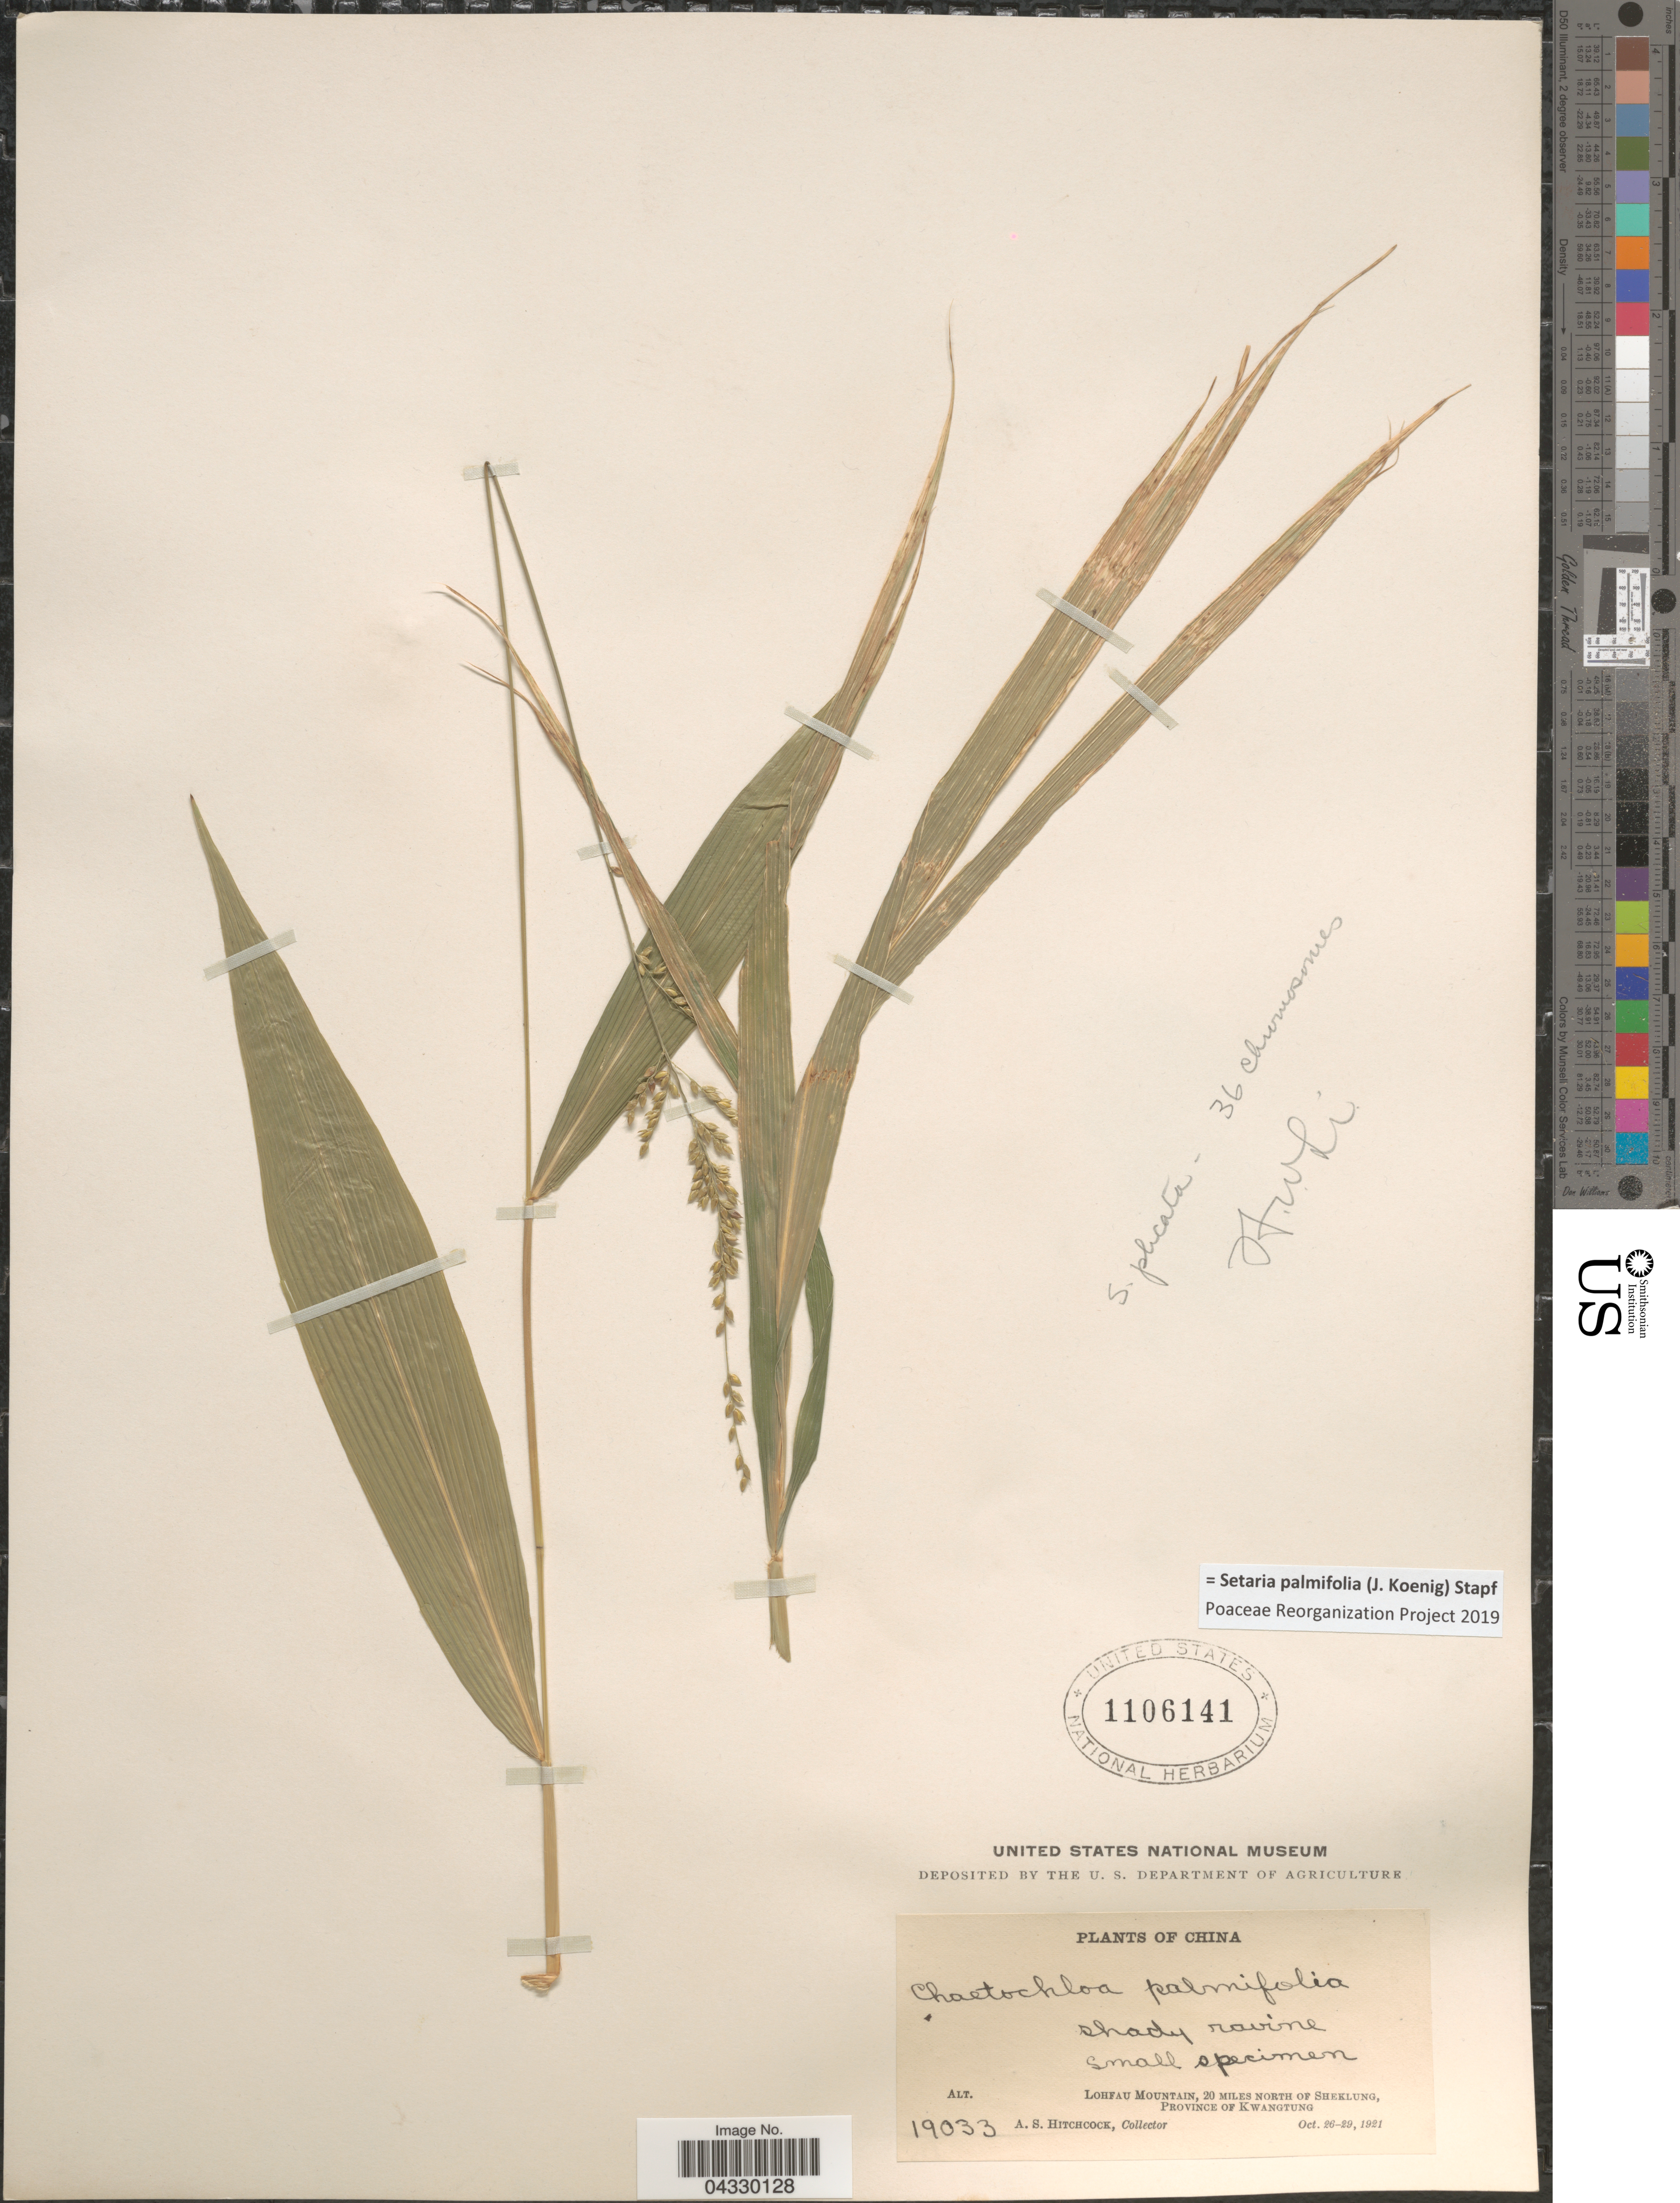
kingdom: Plantae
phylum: Tracheophyta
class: Liliopsida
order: Poales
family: Poaceae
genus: Setaria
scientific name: Setaria palmifolia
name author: (J. Koenig) Stapf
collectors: A. S. Hitchcock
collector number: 19033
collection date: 1921-10-26/1921-10-29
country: China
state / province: Guangdong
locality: Lohfau Mountain, 20 miles north of Sheklung, Province of Kwangtung.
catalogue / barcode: US 1106141